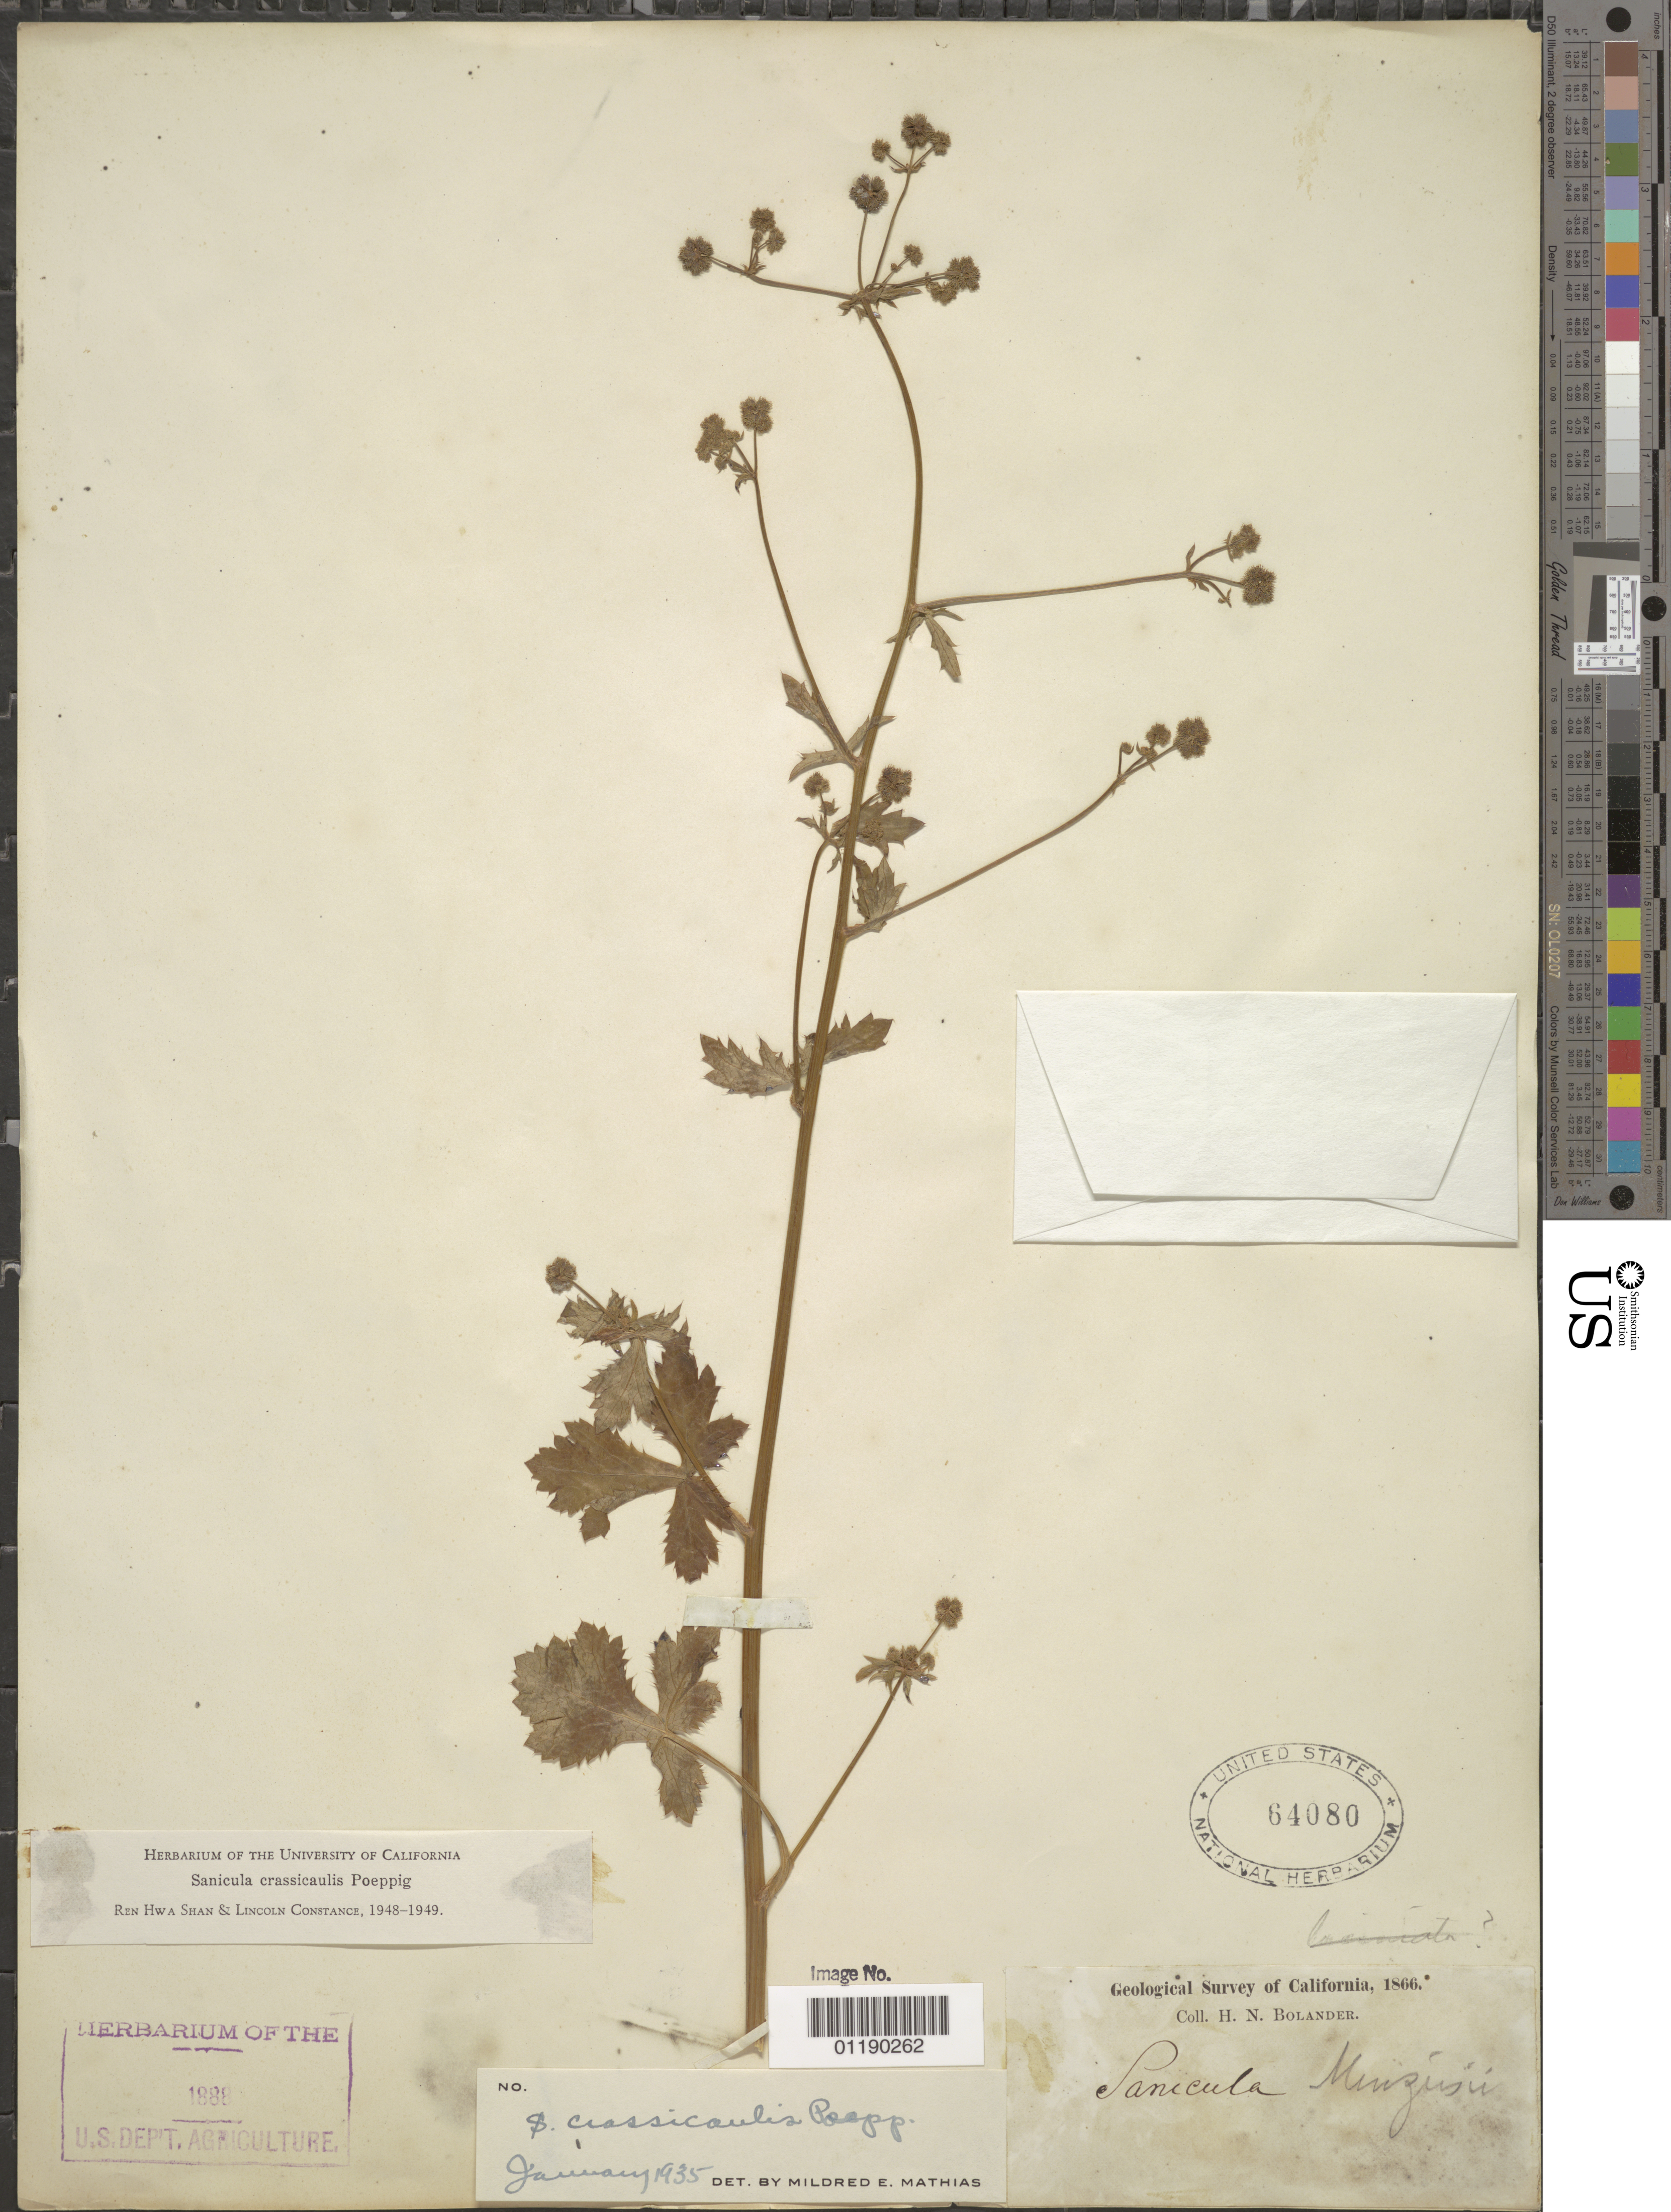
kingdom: Plantae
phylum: Tracheophyta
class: Magnoliopsida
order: Apiales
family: Apiaceae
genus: Sanicula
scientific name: Sanicula crassicaulis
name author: Poepp. ex DC.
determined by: Constance, L.; Shan, R. H.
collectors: H. Bolander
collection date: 1866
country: United States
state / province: California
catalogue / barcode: US 64080